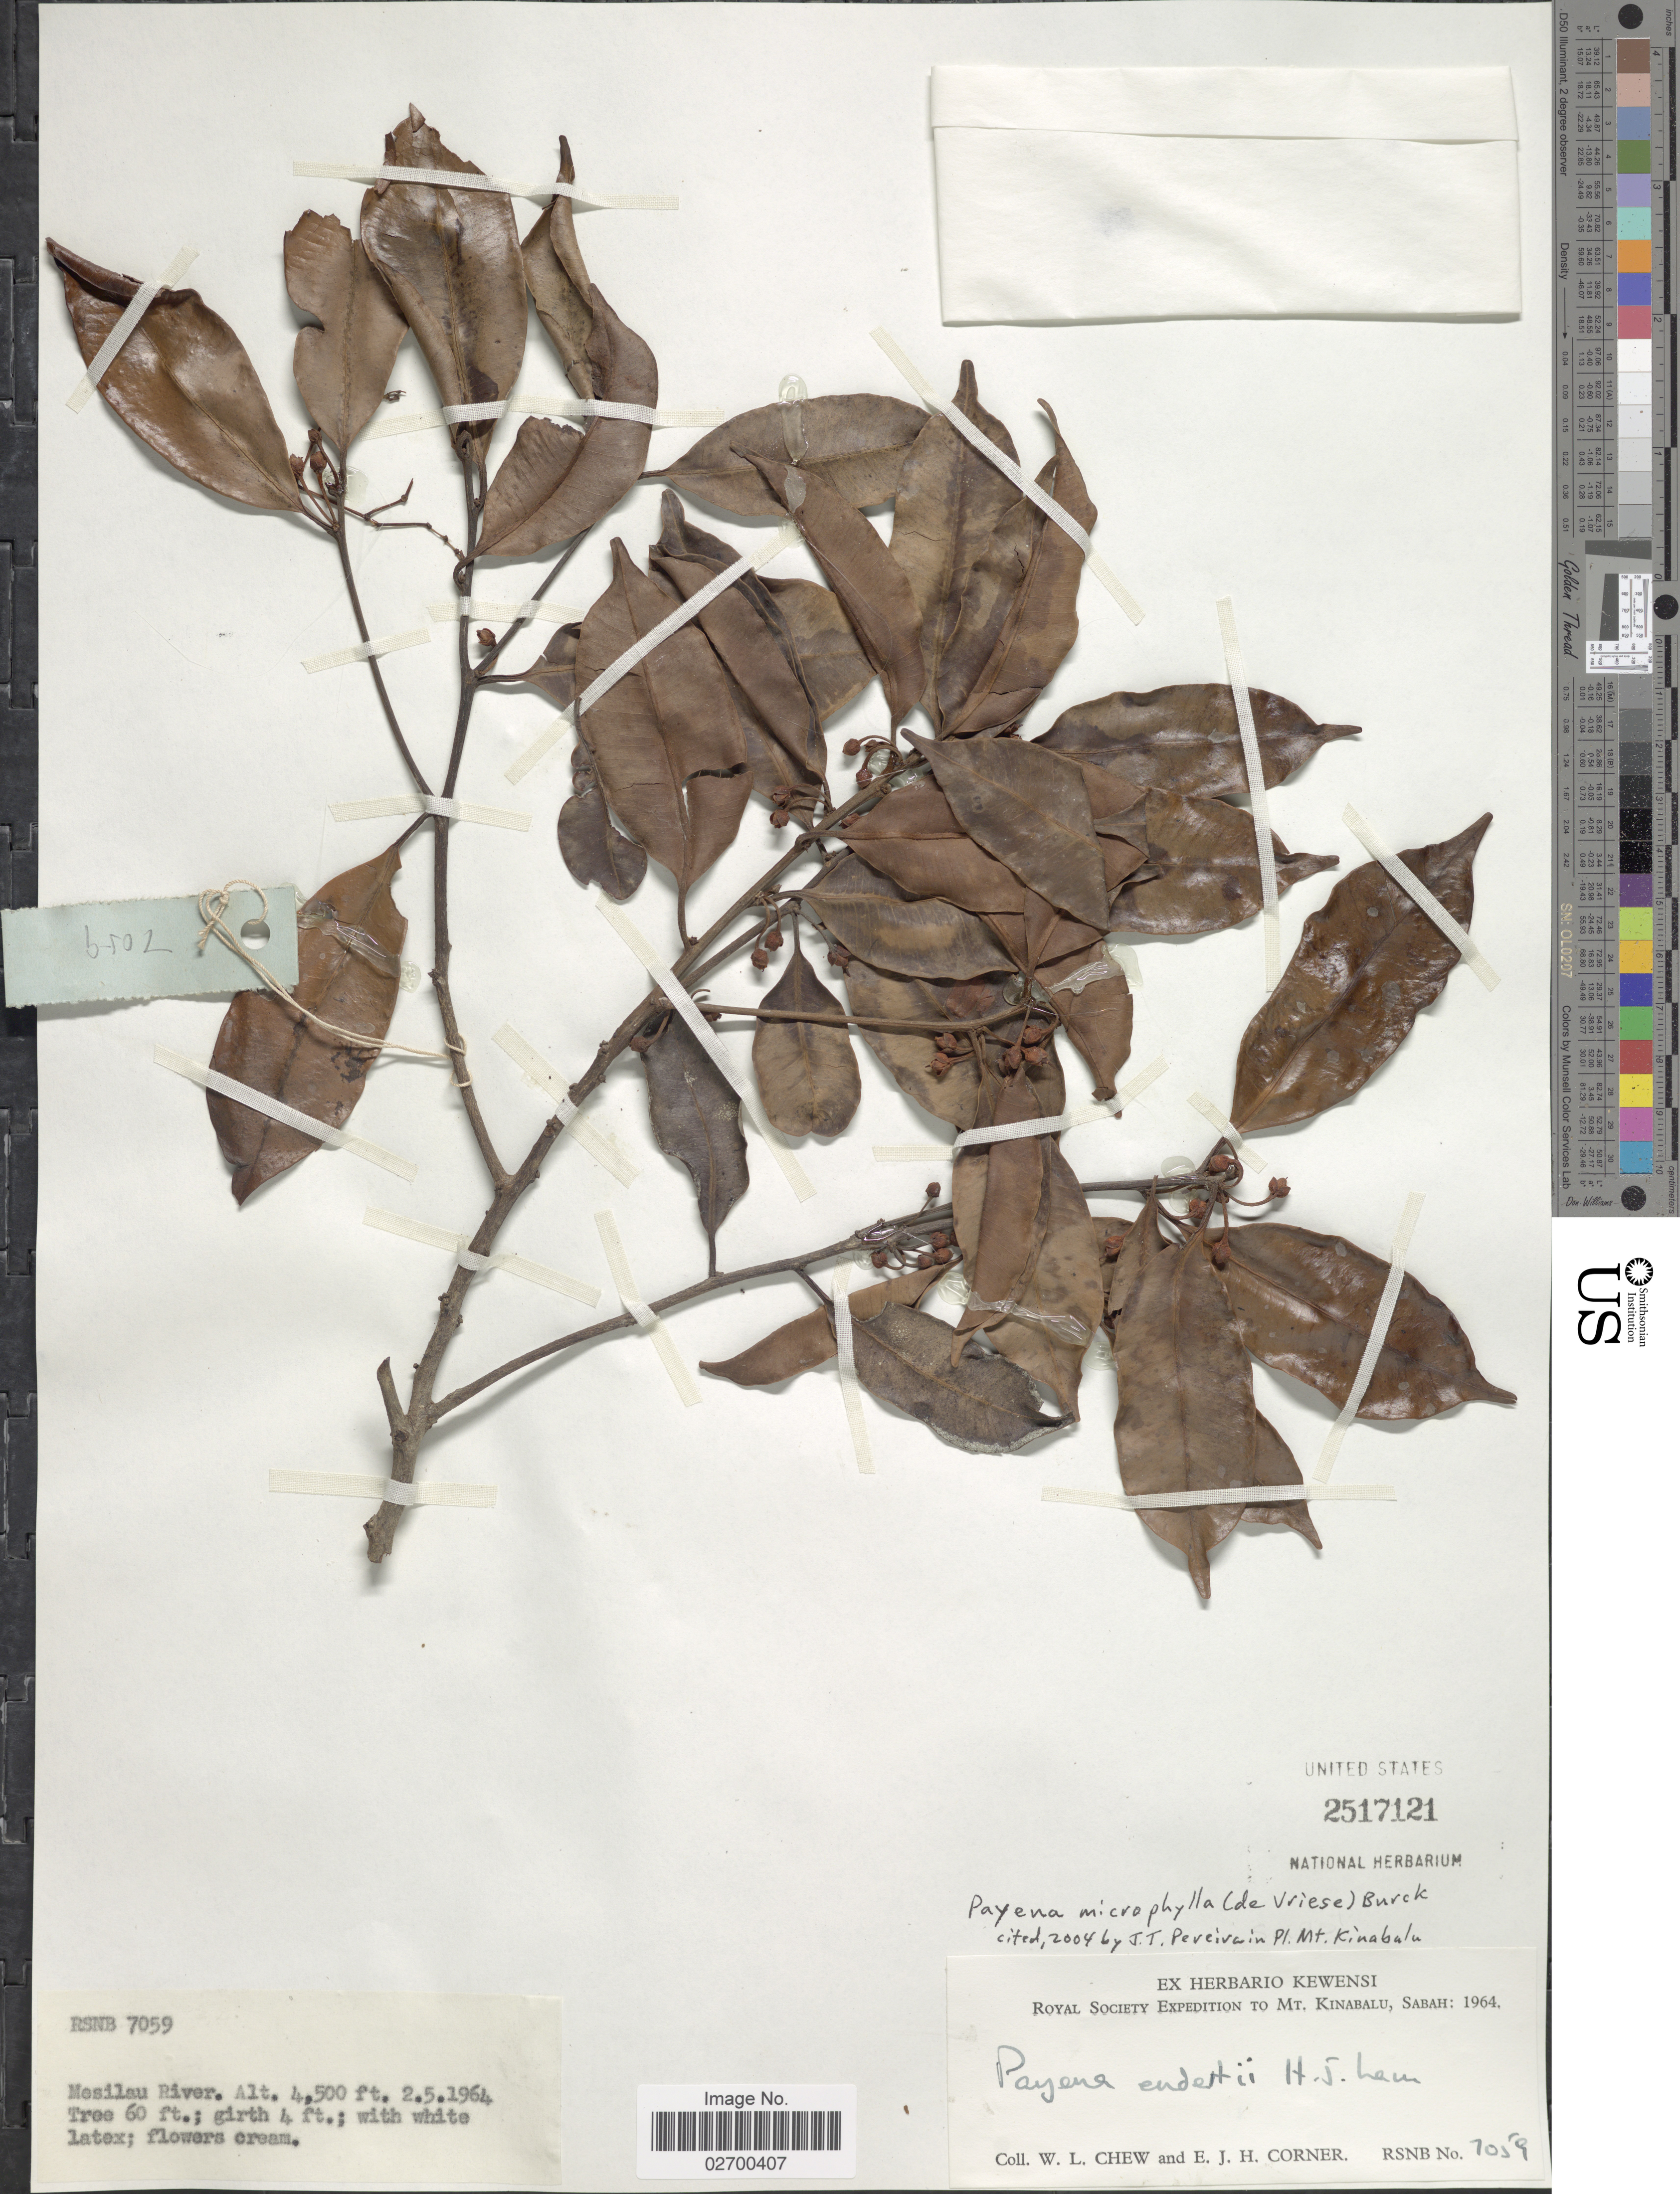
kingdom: Plantae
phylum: Tracheophyta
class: Magnoliopsida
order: Ericales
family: Sapotaceae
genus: Payena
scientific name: Payena microphylla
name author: (de Vriese) Burck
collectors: W. Chew & E. Corner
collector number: RSNB7059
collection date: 1964-05-02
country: Malaysia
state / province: Sabah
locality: Royal Society to Mt. Kinabalu. Mesilau River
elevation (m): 1372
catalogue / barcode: US 2517121